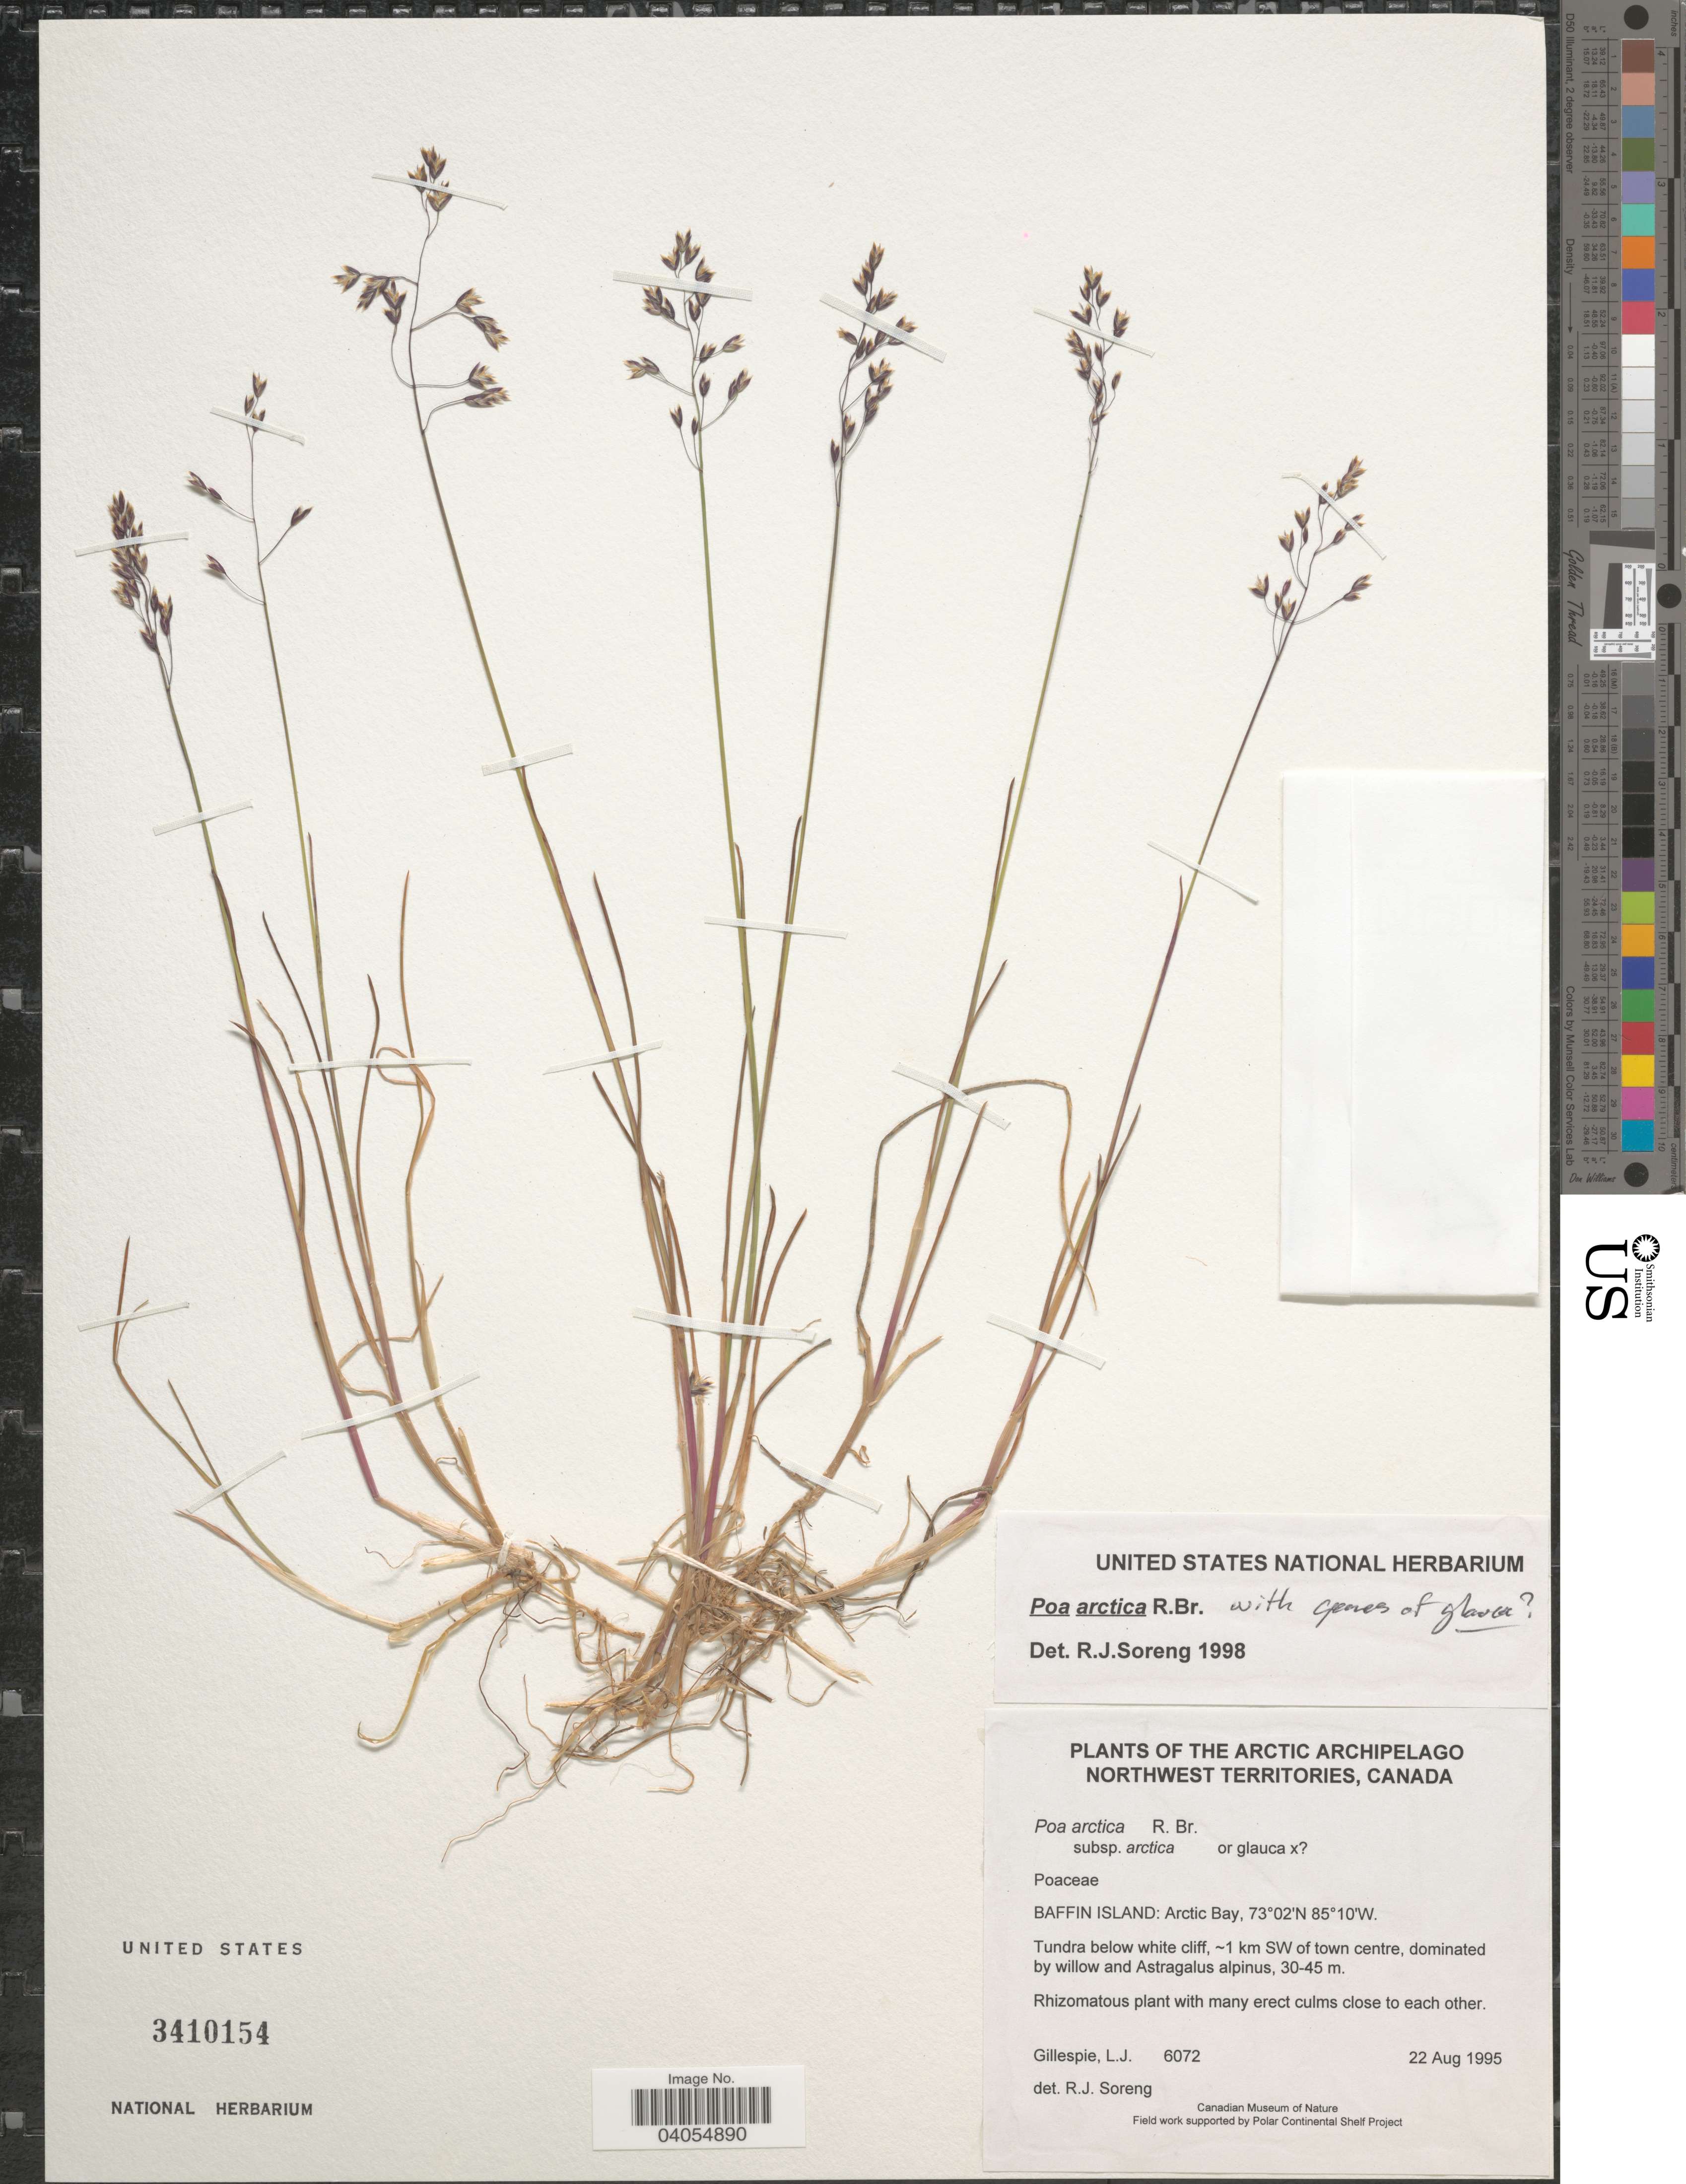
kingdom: Plantae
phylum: Tracheophyta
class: Liliopsida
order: Poales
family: Poaceae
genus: Poa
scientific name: Poa arctica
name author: R. Br.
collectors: L. Gillespie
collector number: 6072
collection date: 1995-08-22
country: Canada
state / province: Northwest Territories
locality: Arctic Archipelago. Baffin Island: Arctic Bay. Tundra below white cliff, ~1 km SW of town centre.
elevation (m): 30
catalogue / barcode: US 3410154